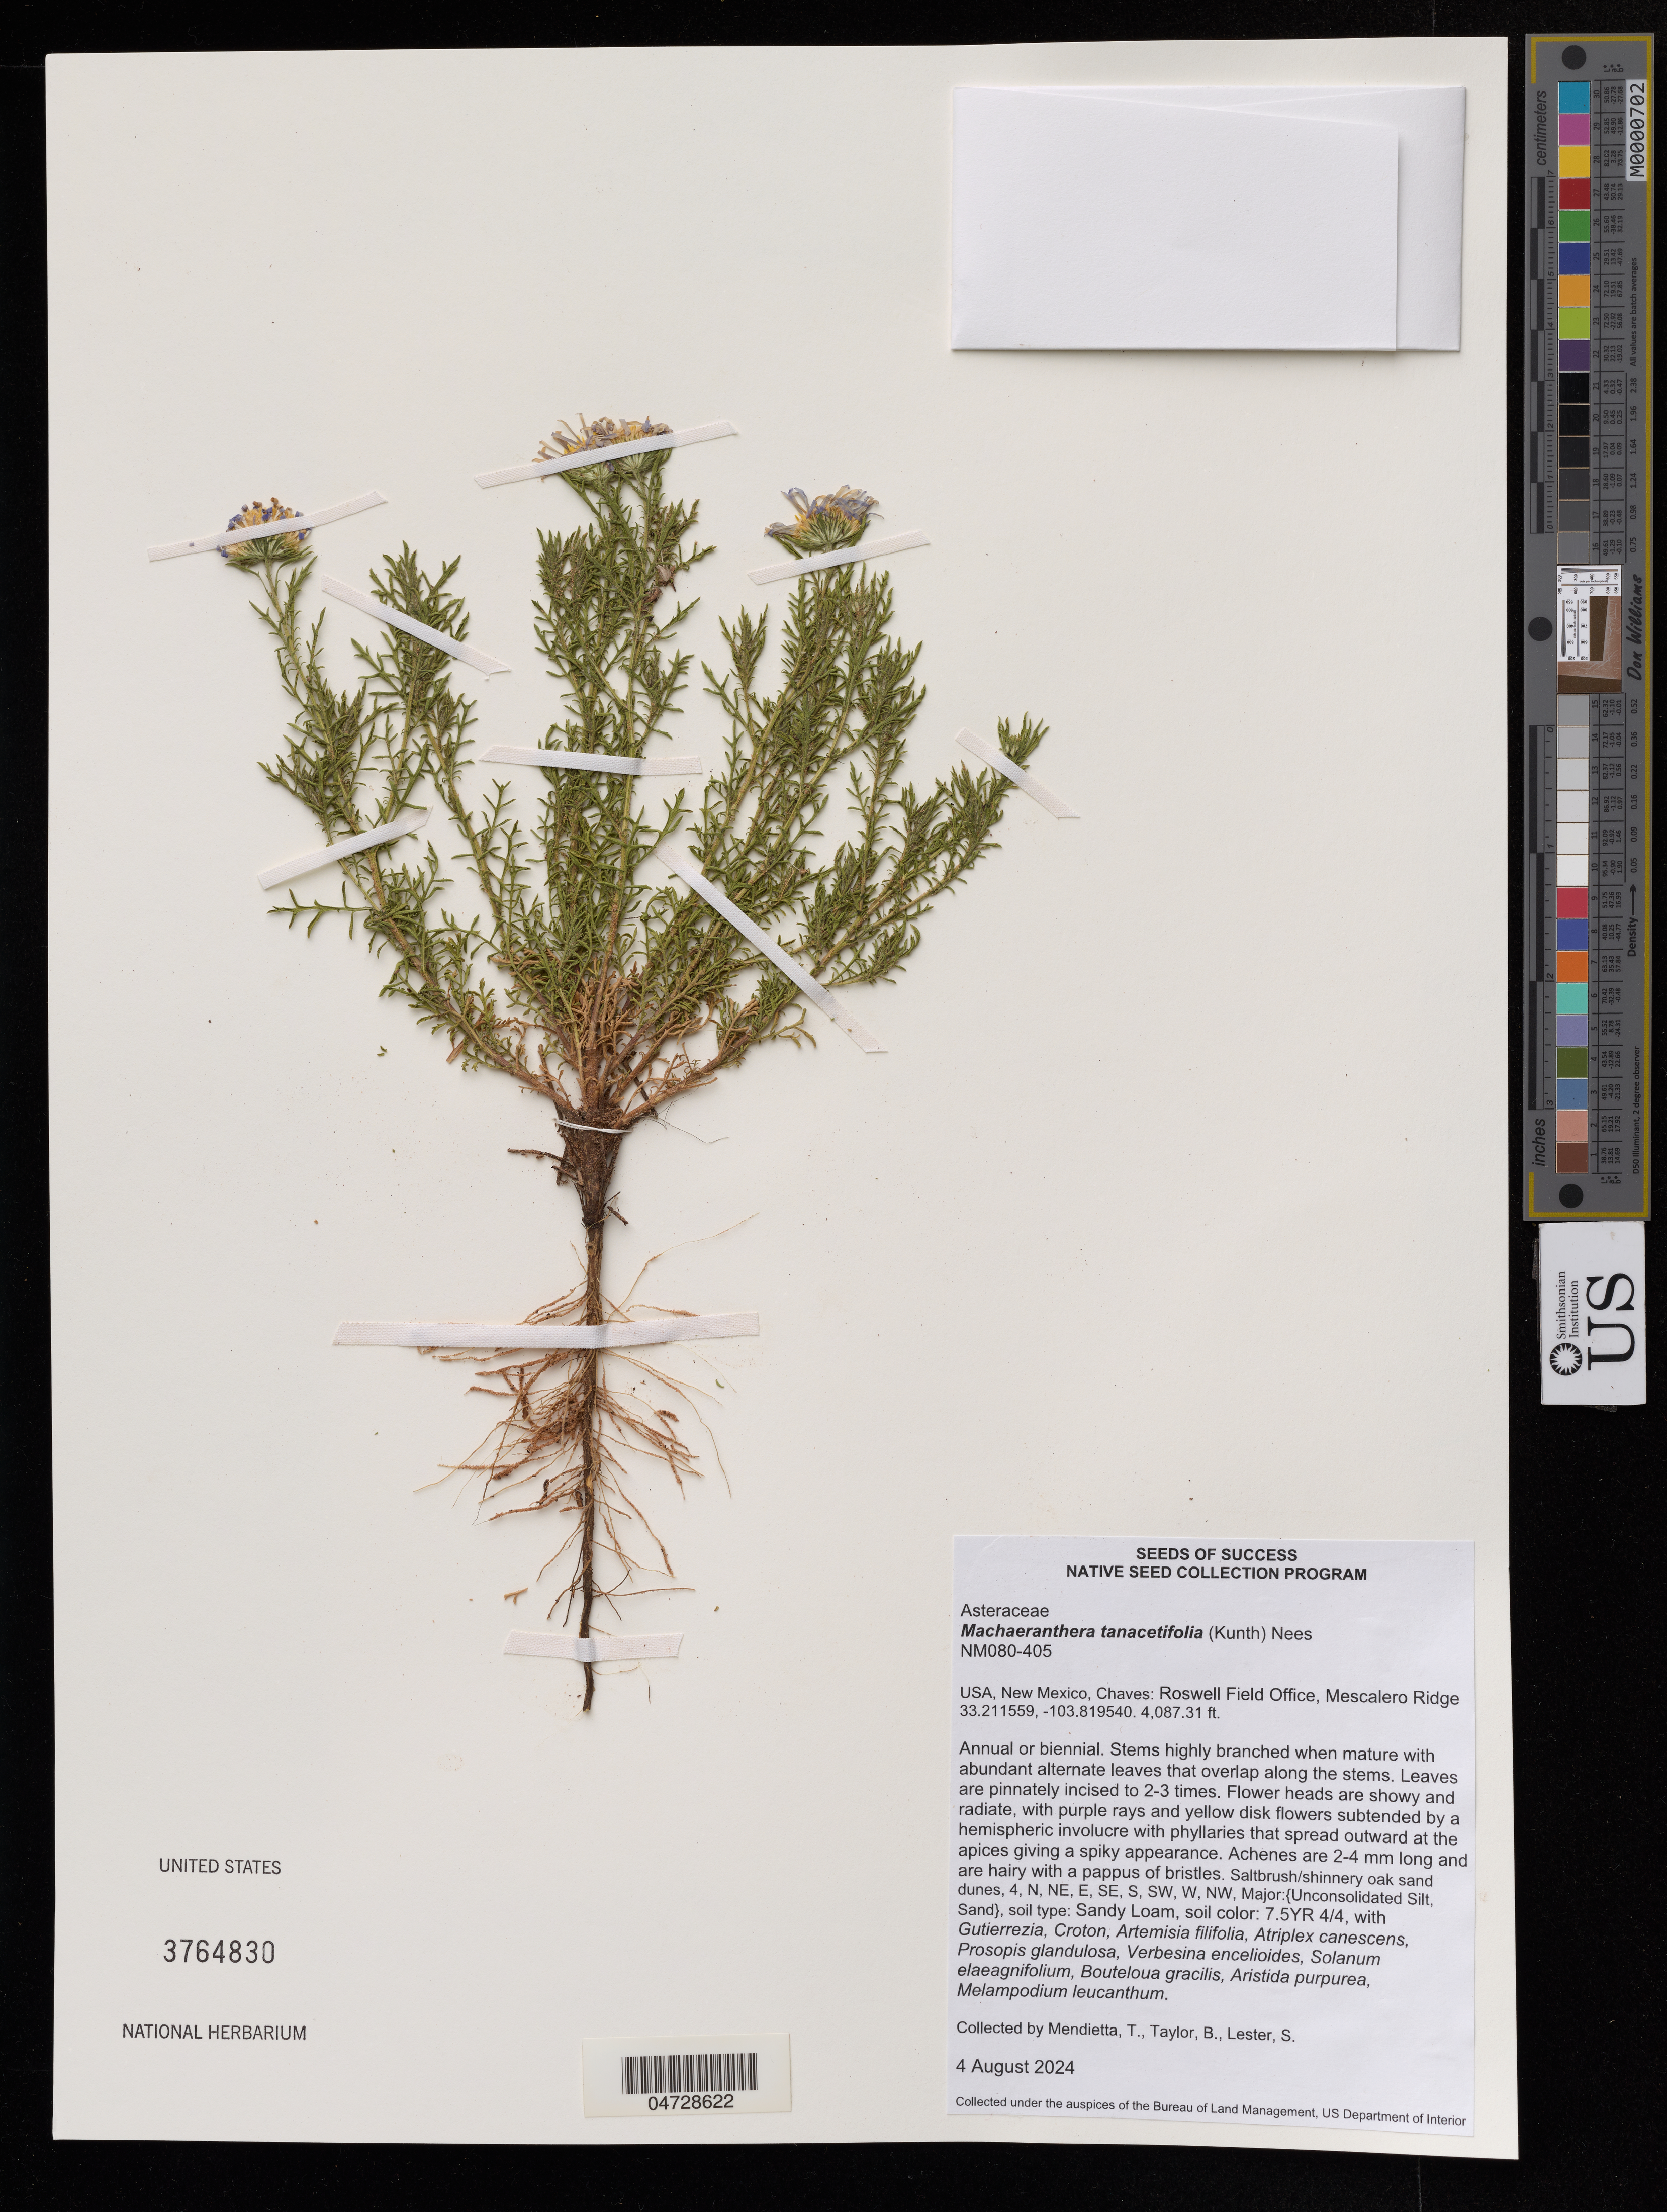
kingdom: Plantae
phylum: Tracheophyta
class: Magnoliopsida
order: Asterales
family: Asteraceae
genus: Machaeranthera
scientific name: Machaeranthera tanacetifolia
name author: (Kunth) Nees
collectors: T. Mendietta & B. Taylor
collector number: NM080-405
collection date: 2024-08-04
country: United States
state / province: New Mexico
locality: Chaves: Roswell Field Office, Mescalero Ridge.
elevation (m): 1245.81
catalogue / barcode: US 3764830